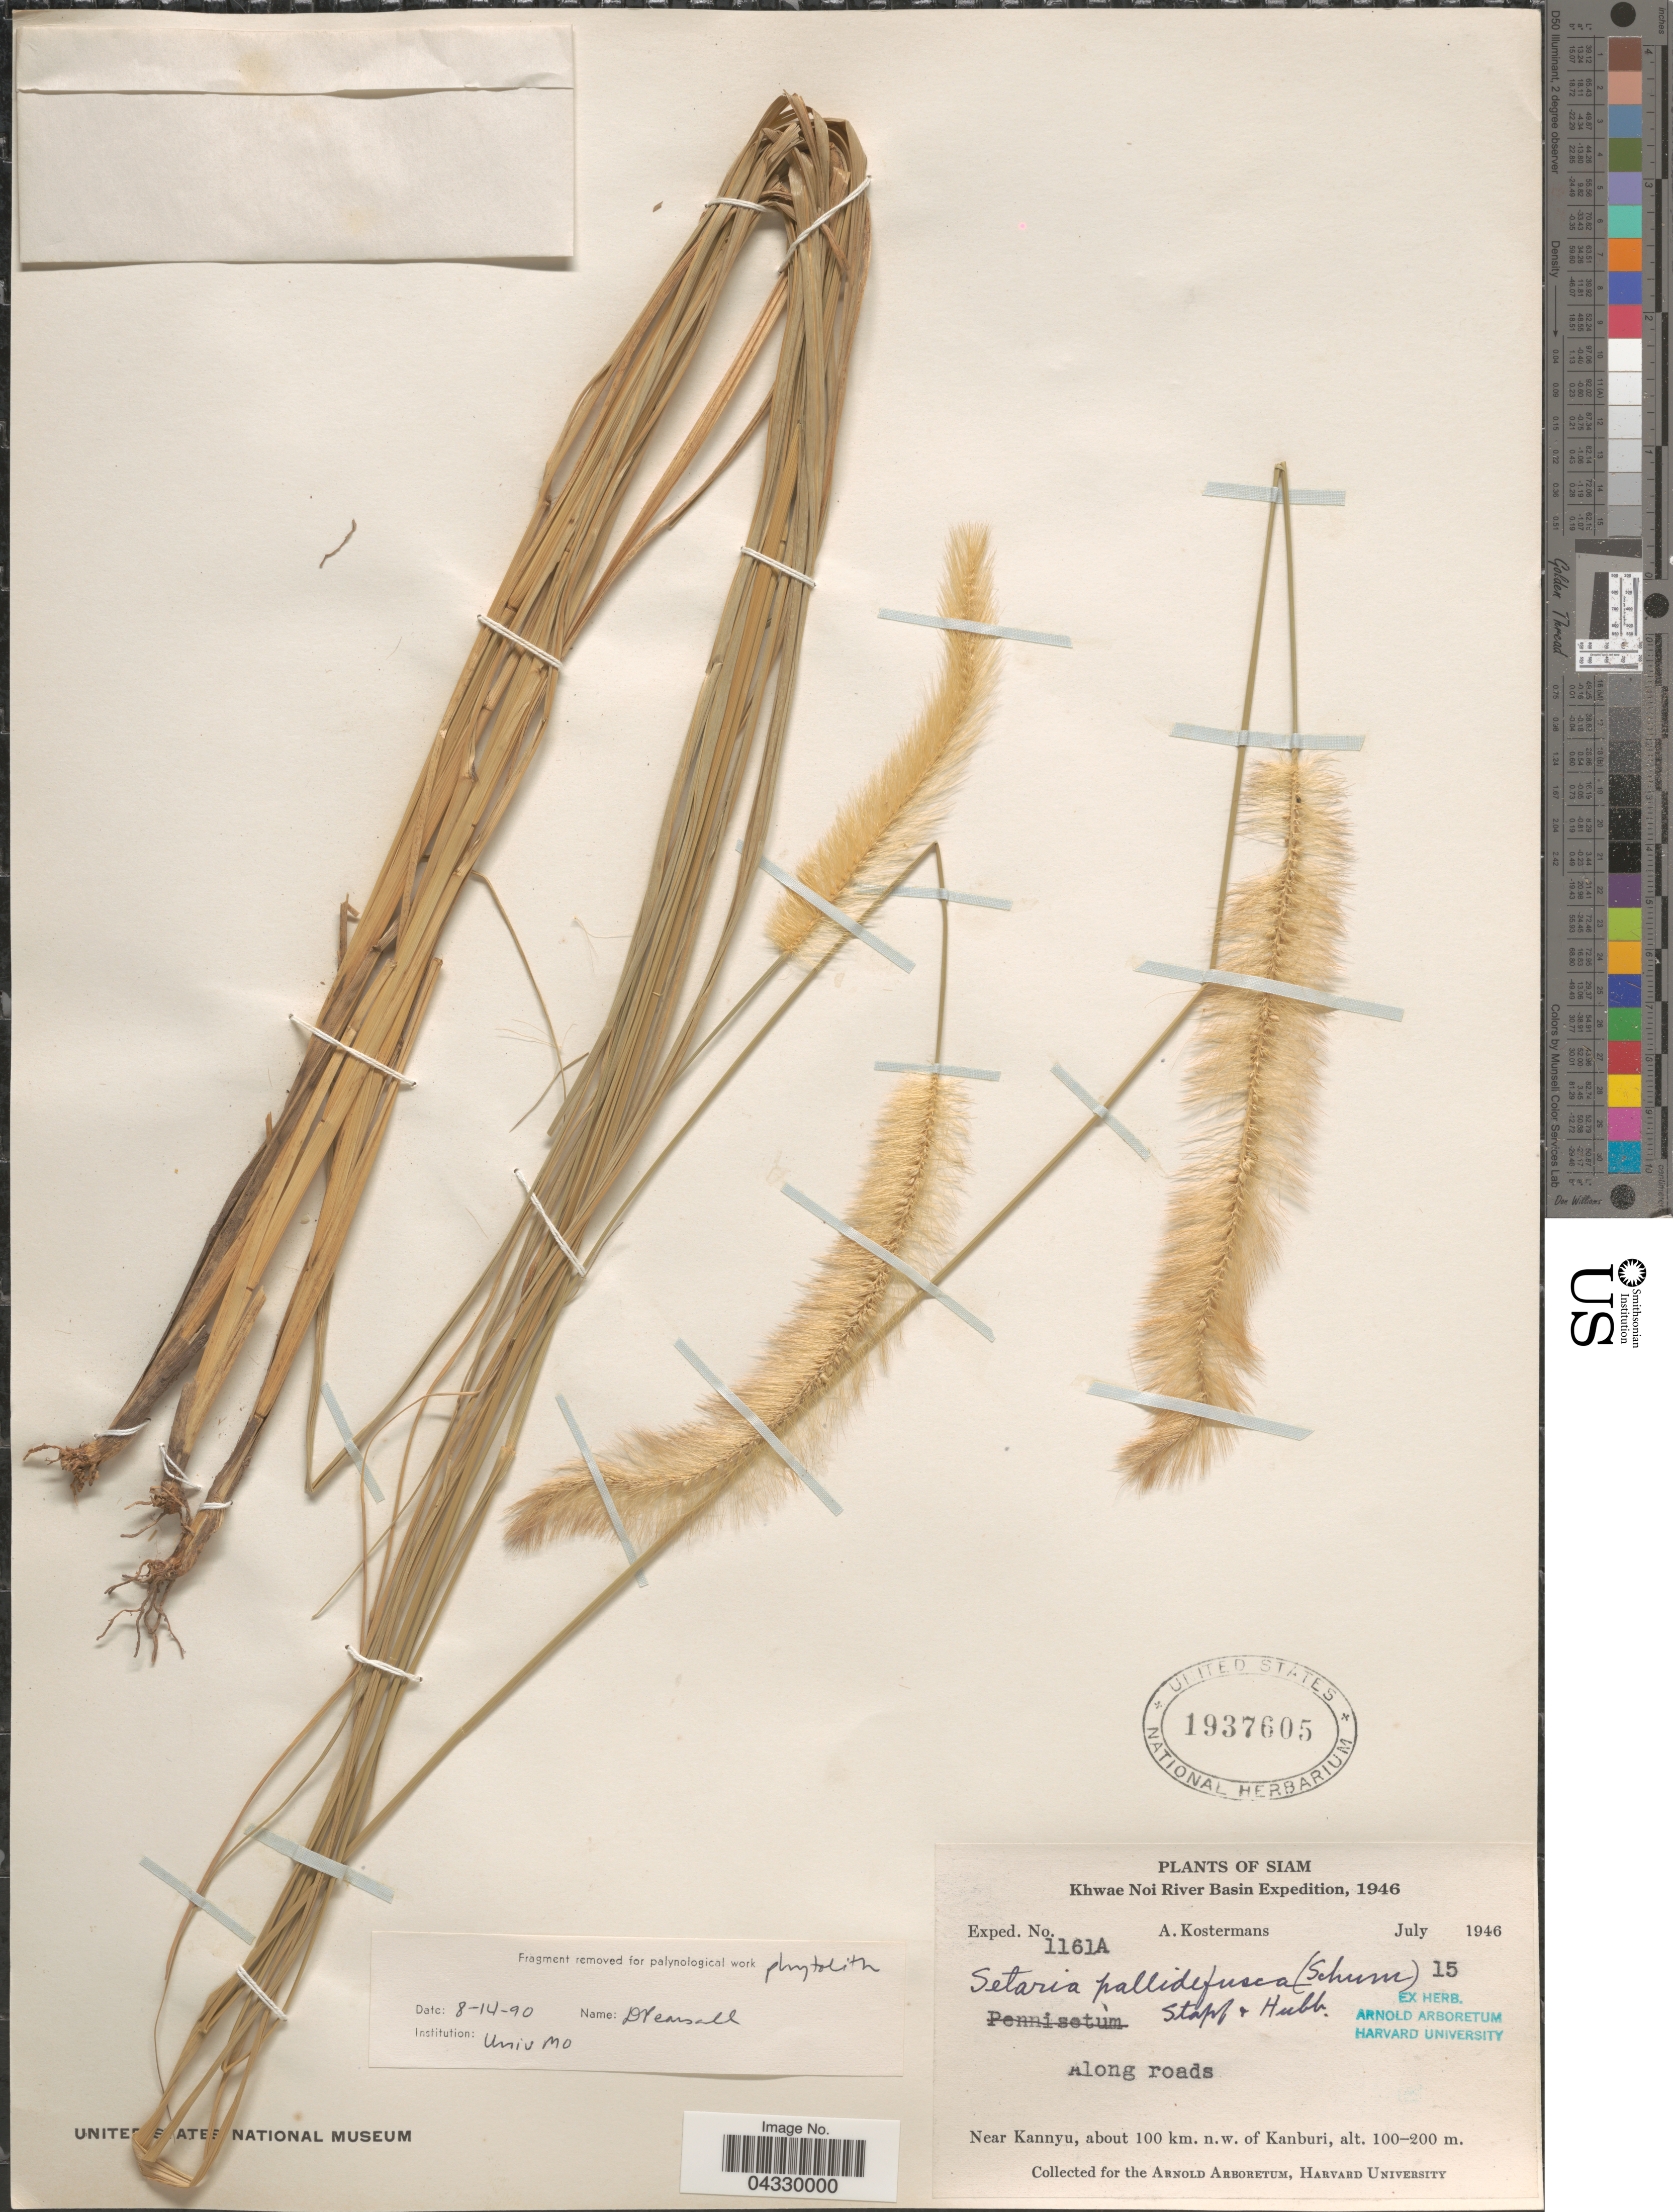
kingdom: Plantae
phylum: Tracheophyta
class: Liliopsida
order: Poales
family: Poaceae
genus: Setaria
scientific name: Setaria pallide-fusca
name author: (Schumach.) Stapf & C.E. Hubb.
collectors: A. J. G. Kostermans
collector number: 1161A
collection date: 1946-07-15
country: Thailand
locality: Siam. Khwae Noi River Basin Expedition, 1946. Near Kannyu, about 100 km. n.w. of Kanburi.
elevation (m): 100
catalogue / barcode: US 1937605